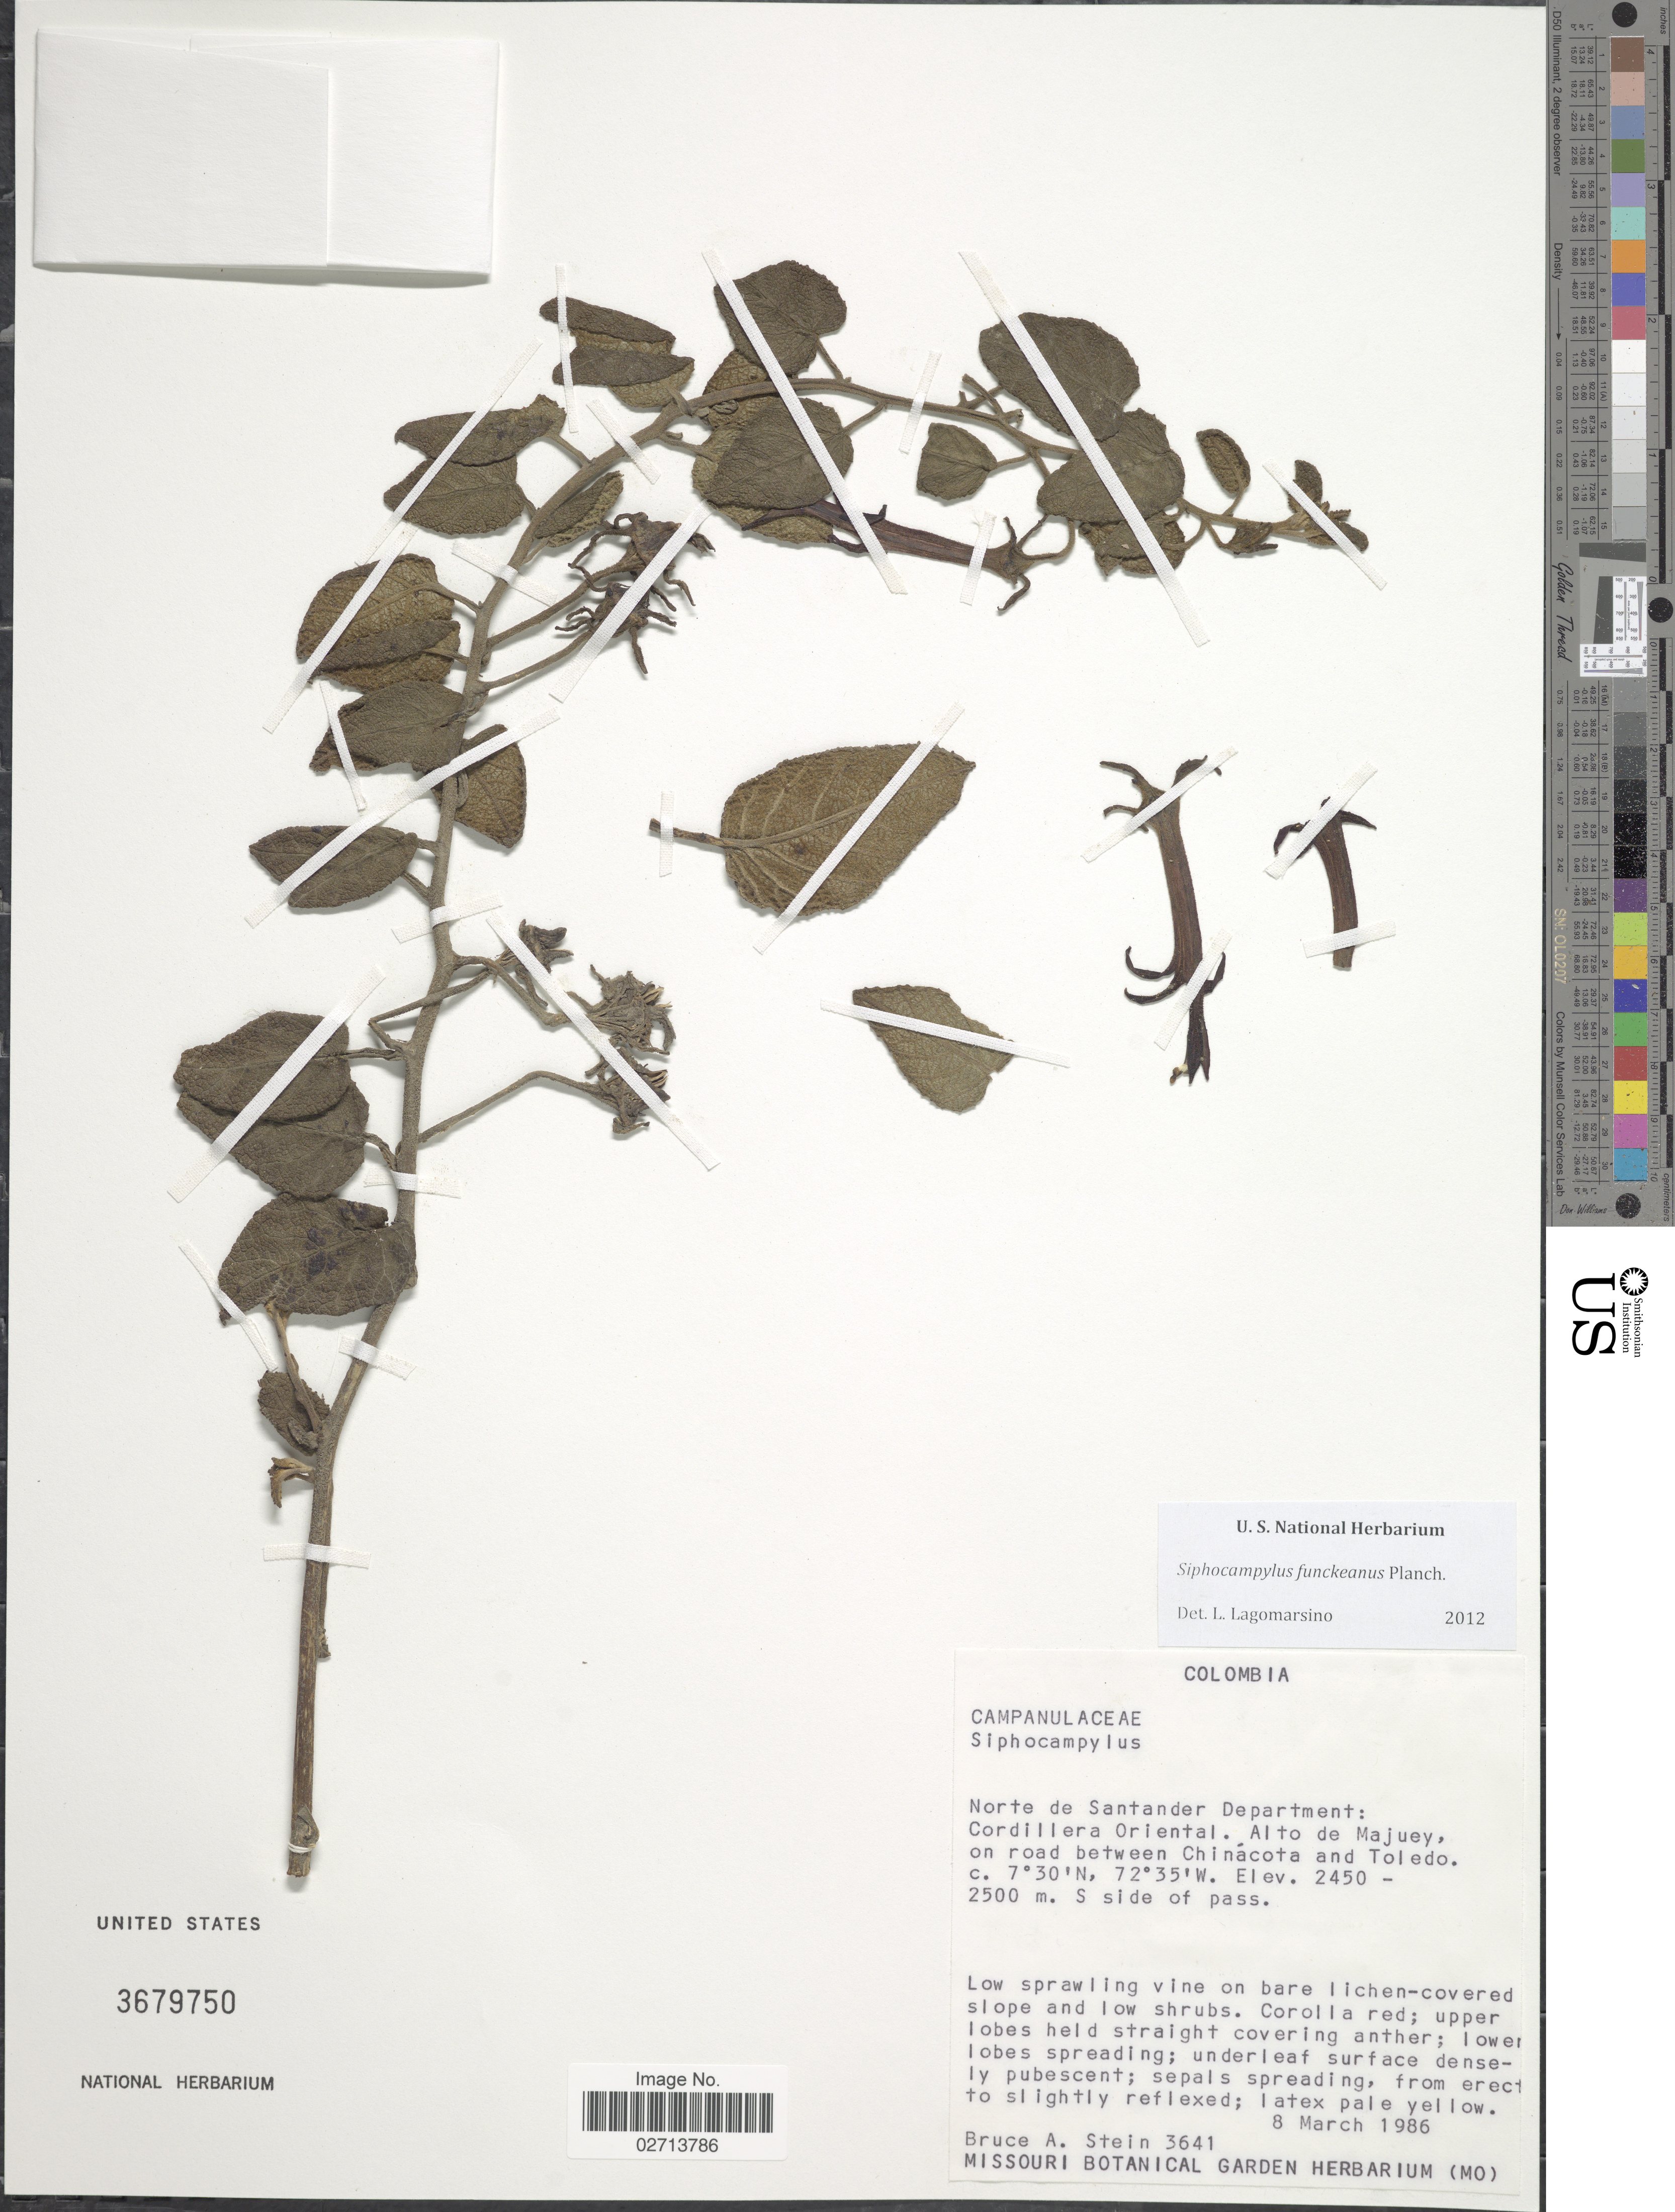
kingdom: Plantae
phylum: Tracheophyta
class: Magnoliopsida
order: Asterales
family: Campanulaceae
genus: Siphocampylus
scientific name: Siphocampylus funckeanus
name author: Planch.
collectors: B. A. Stein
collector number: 3641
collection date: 1986-03-08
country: Colombia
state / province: Norte de Santander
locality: Norte de Santander Department : Cordillera Oriental. Alto de Majuey, on road between Chinácota and Toledo, S side of pass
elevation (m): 2450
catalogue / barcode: US 3679750